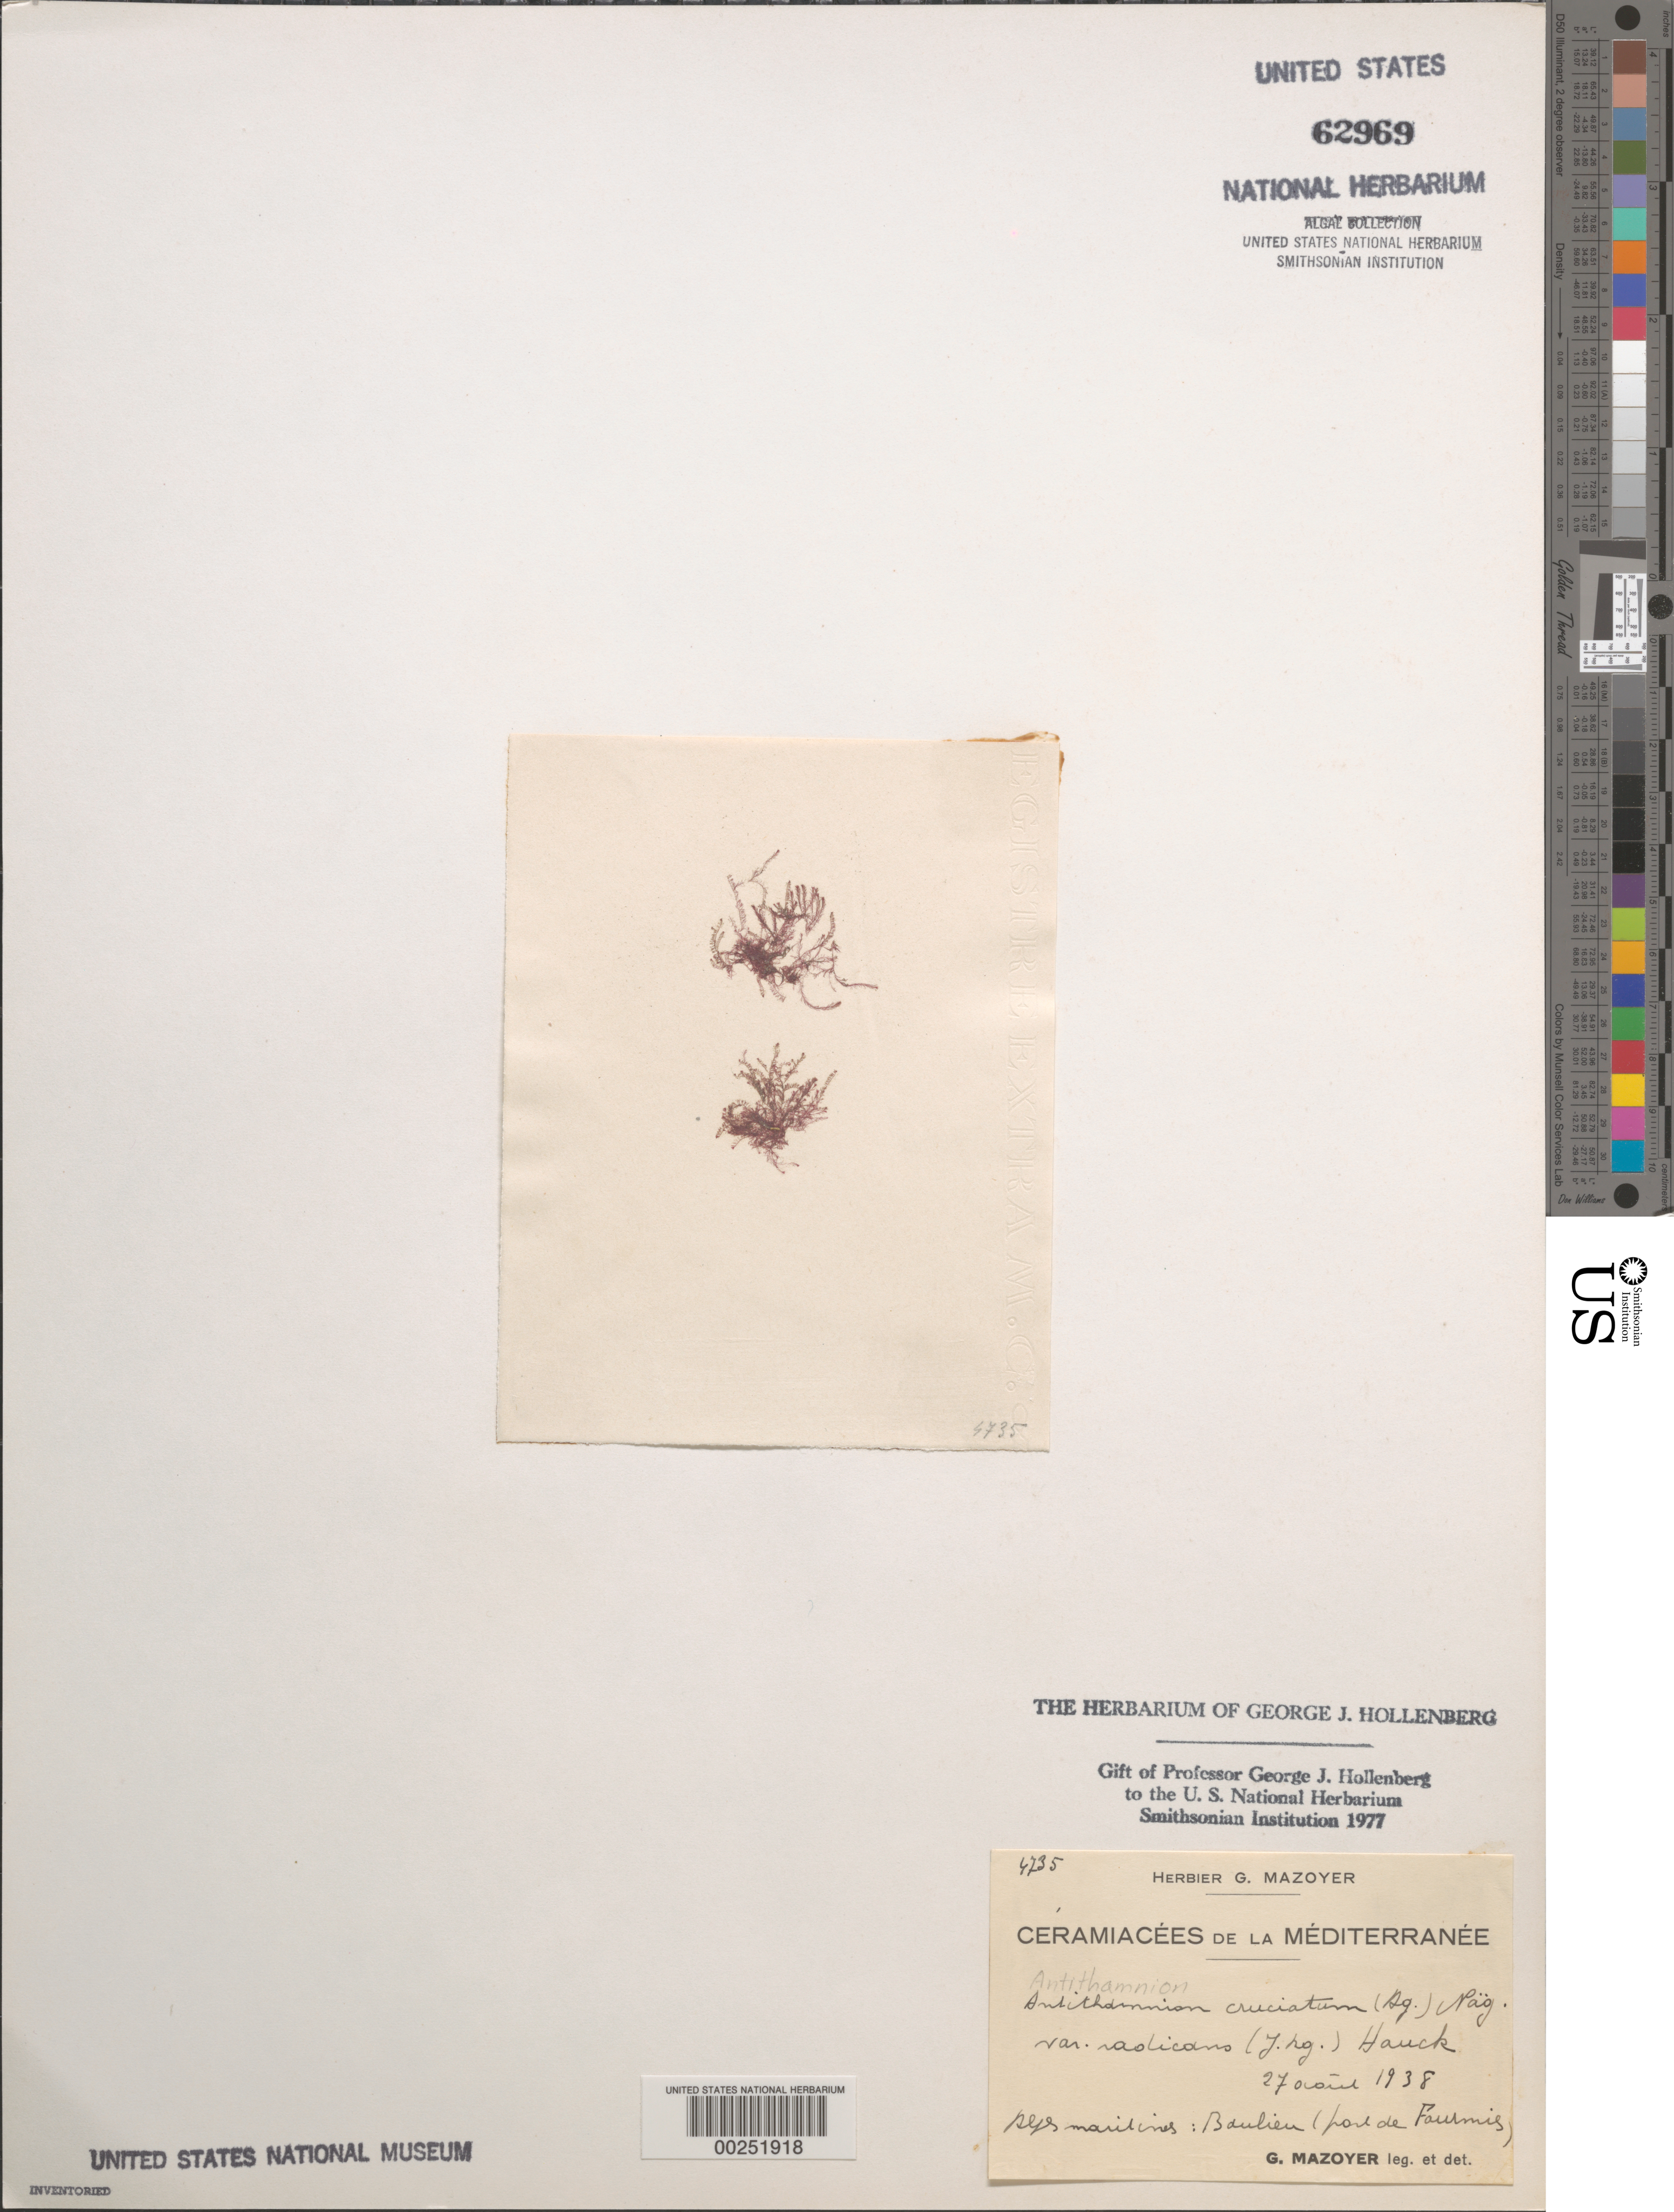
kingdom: Plantae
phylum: Rhodophyta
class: Florideophyceae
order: Ceramiales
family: Ceramiaceae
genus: Antithamnion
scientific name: Antithamnion cruciatum var. radicans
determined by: Feldman-Mazoyer, G.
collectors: G. Feldman-Mazoyer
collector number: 4735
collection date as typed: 27 Aug 1938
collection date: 1938-08-27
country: France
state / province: Provence-Alpes-Côte d'Azur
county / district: Alpes-Maritimes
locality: Fourmies, Baulieu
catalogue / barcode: US 62969